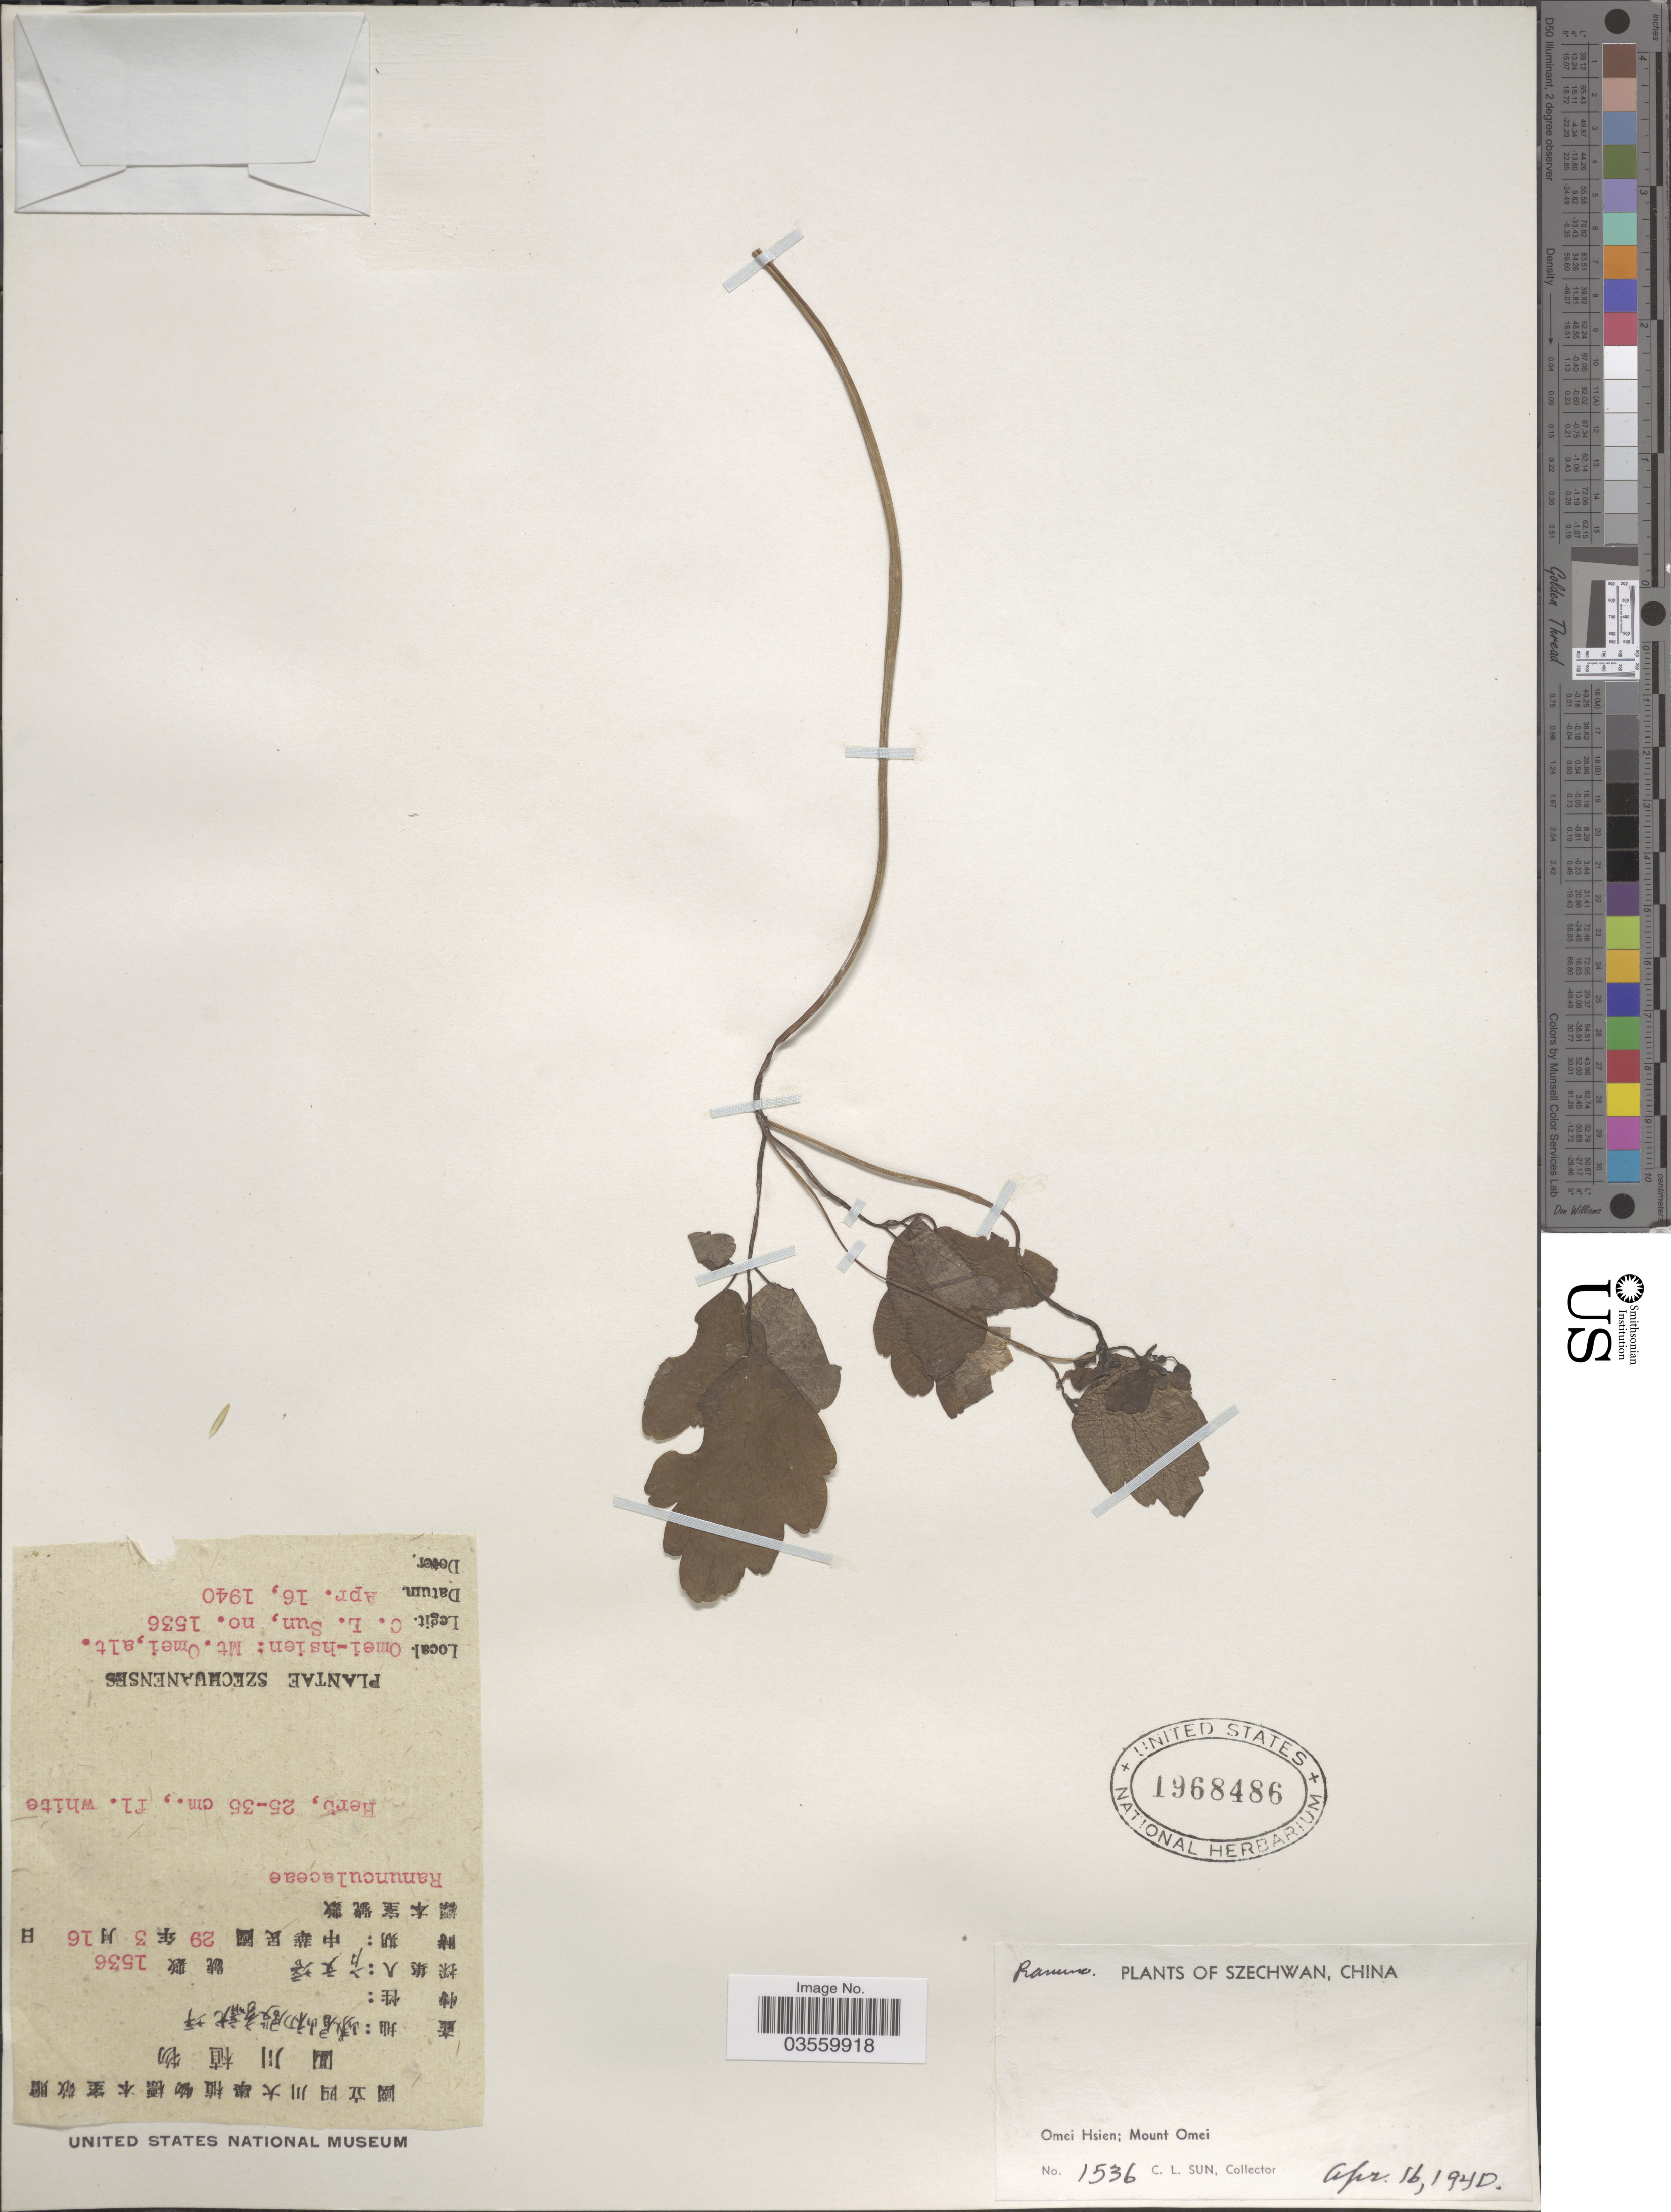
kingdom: Plantae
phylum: Tracheophyta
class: Magnoliopsida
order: Ranunculales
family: Ranunculaceae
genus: Isopyrum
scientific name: Isopyrum sp.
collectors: C. Sun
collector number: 1536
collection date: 1940-04-16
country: China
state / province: Sichuan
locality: Szechwan. Omei Hsien; Mount Omei.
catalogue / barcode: US 1968486